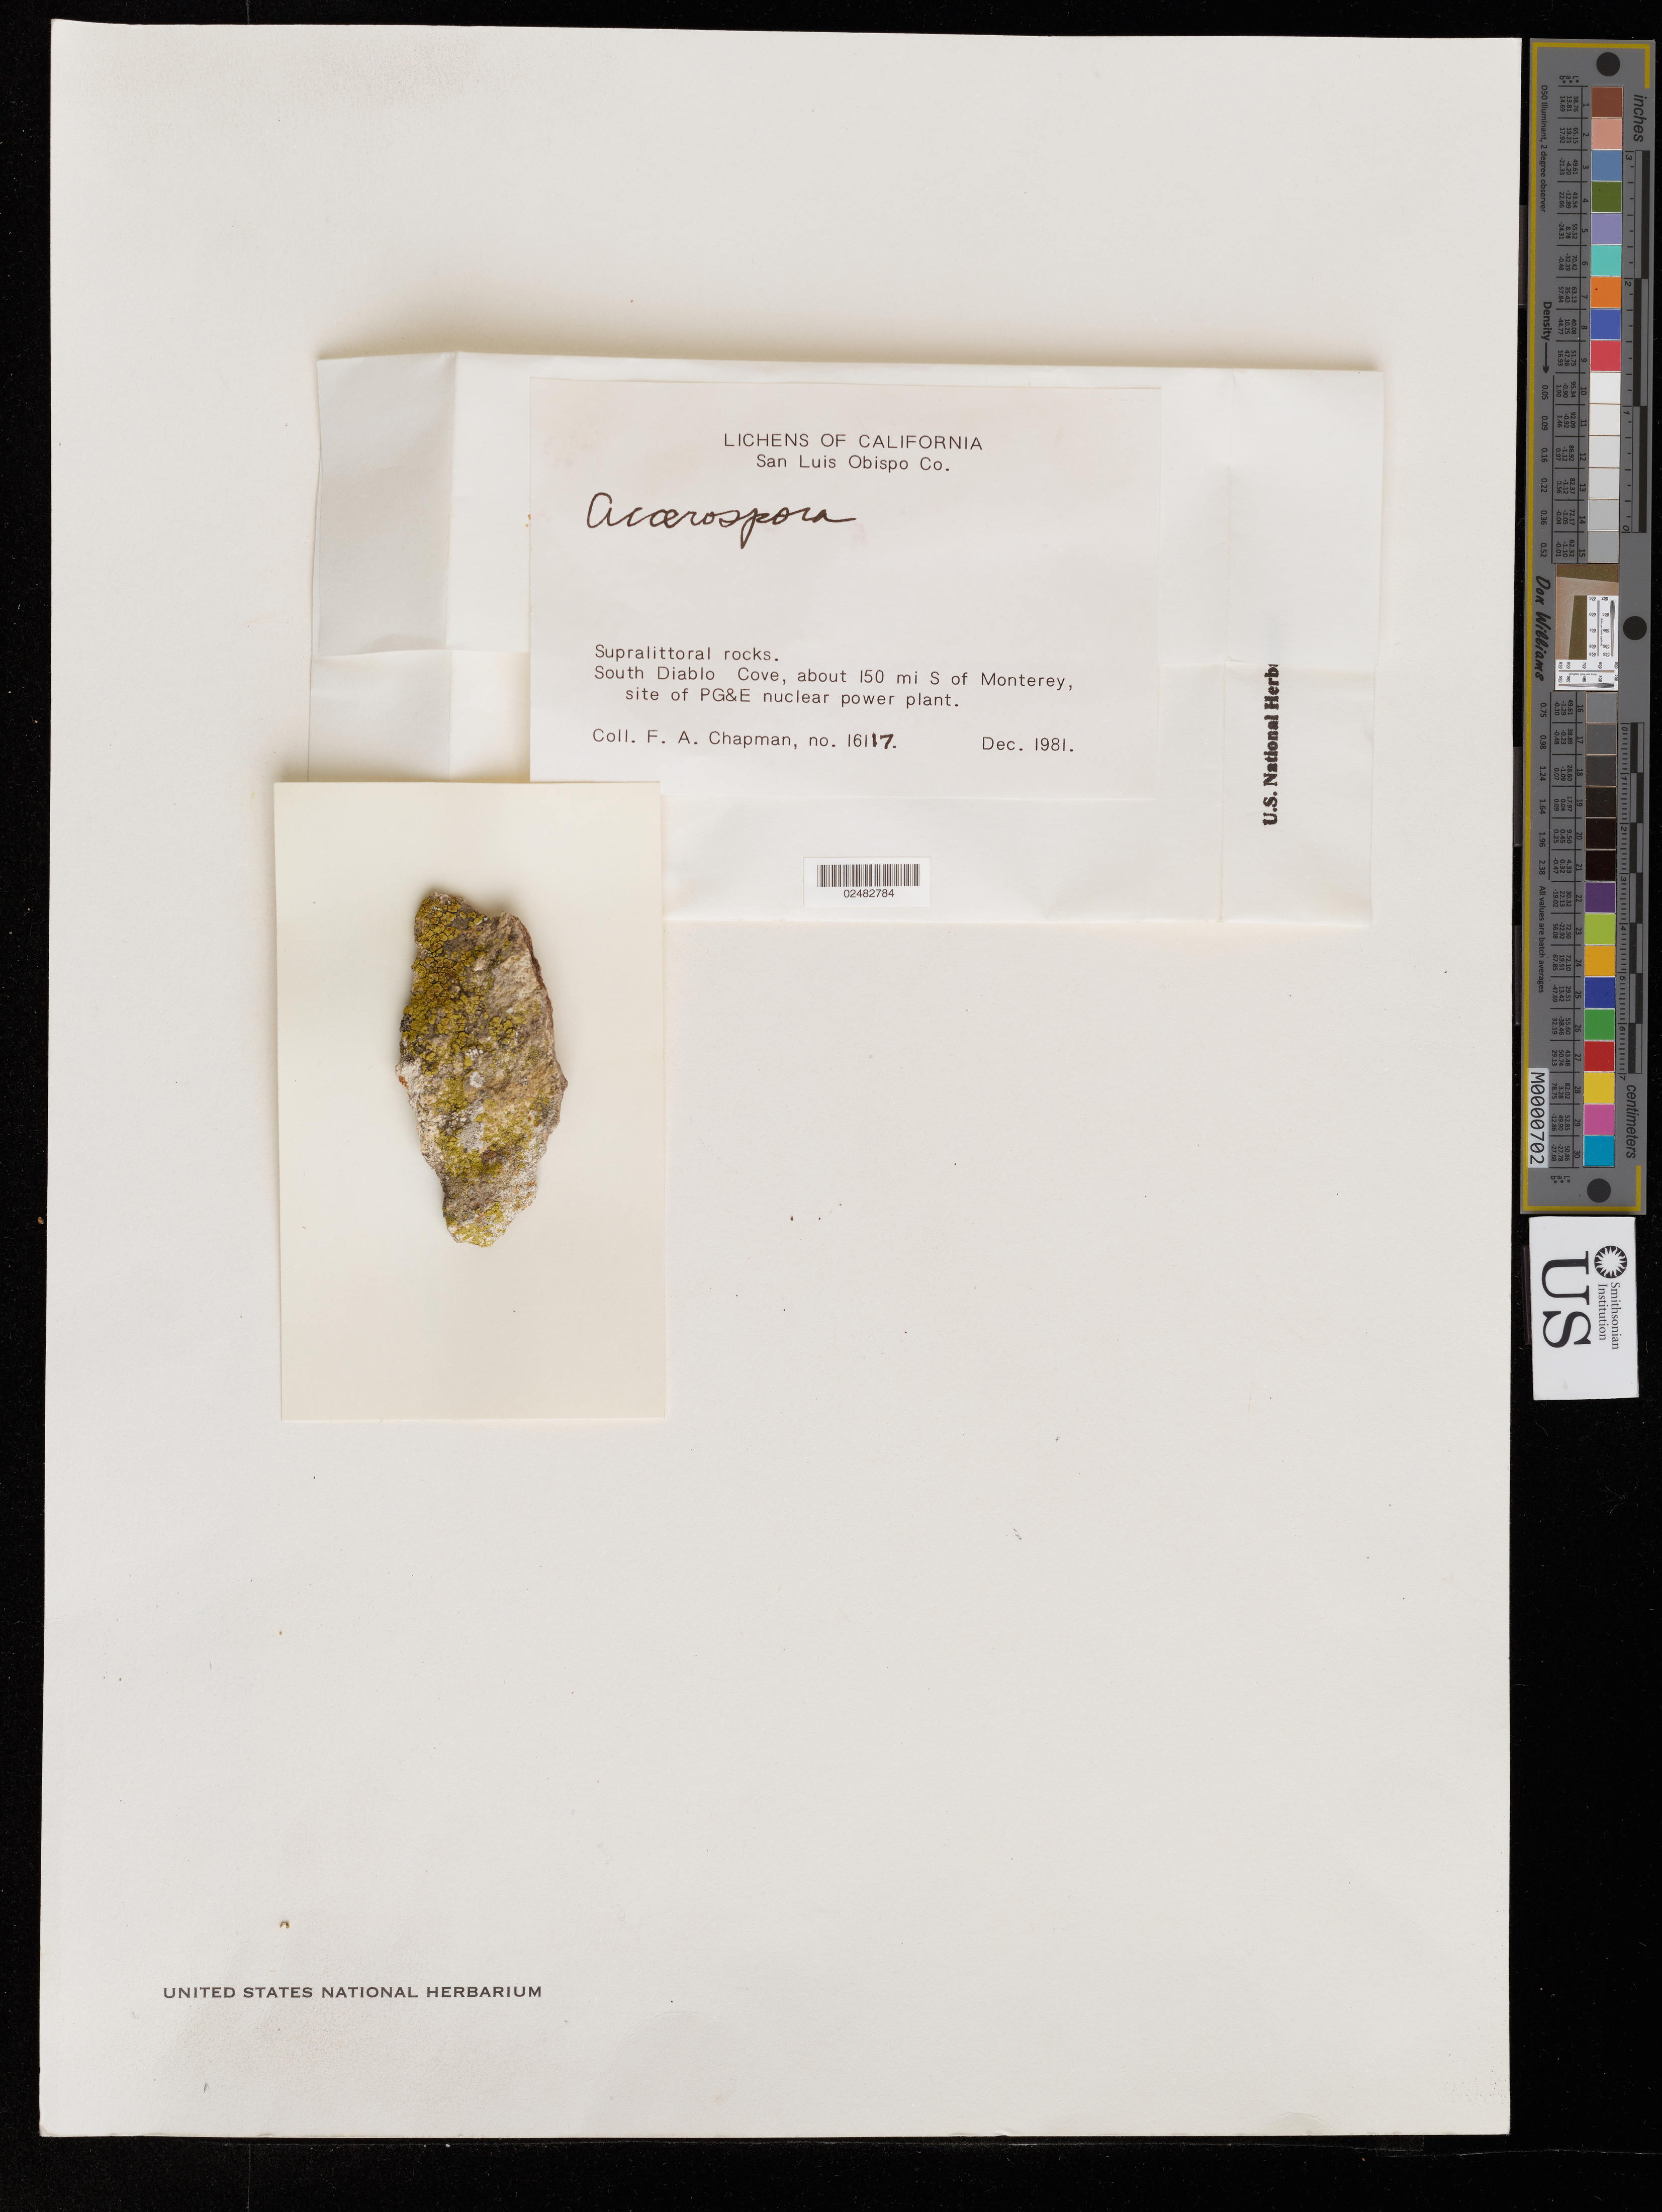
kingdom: Fungi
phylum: Ascomycota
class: Lecanoromycetes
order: Acarosporales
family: Acarosporaceae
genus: Acarospora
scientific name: Acarospora socialis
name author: H. Magn.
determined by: Medeiros, Ian D., Peter Buck Postdoctoral Fellow (US), Smithsonian Institution - National Museum of Natural History (UNITED STATES)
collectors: F. Chapman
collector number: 16117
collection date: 1981-12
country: United States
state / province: California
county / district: San Luis Obispo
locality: South Diablo Cove, 150 mi. S of Monterey, site of PG&E nuclear power plant